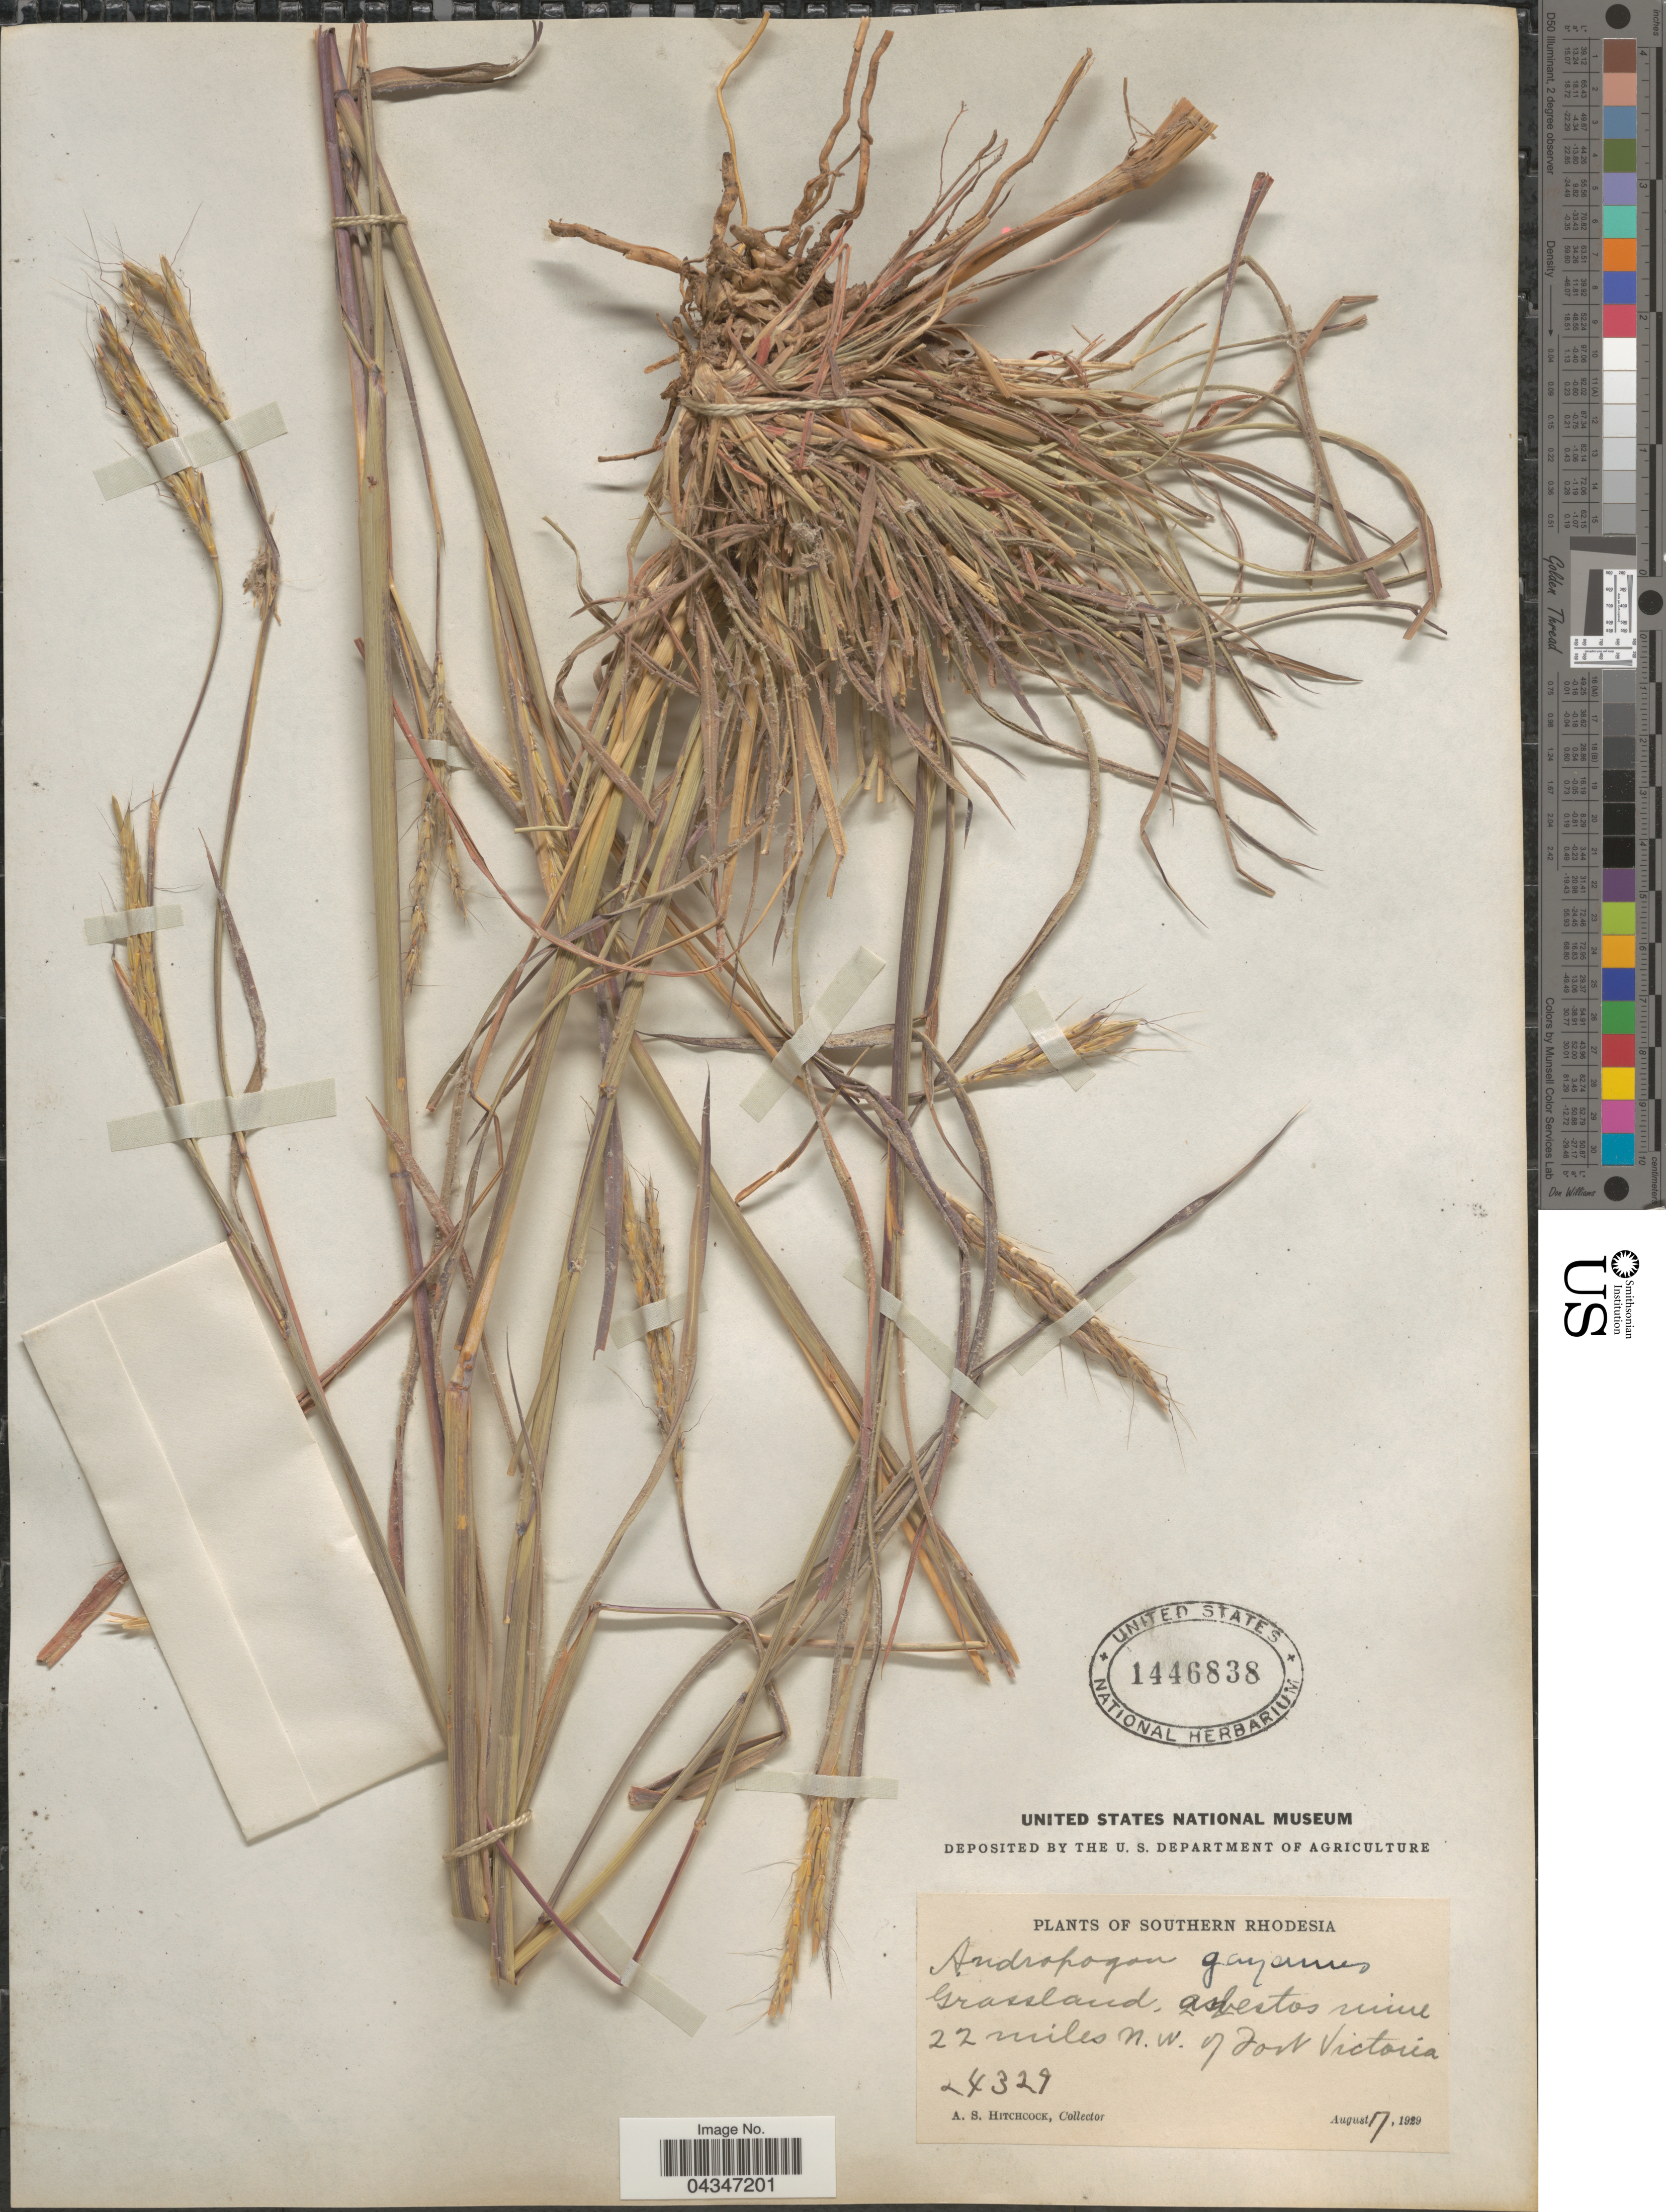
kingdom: Plantae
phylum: Tracheophyta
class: Liliopsida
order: Poales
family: Poaceae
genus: Andropogon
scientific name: Andropogon gayanus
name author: Kunth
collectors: A. S. Hitchcock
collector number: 24329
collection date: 1929-08-17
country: Zimbabwe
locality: Southern Rhodesia. Asbestos mine 22 miles N.W. of Fort Victoria.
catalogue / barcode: US 1446838